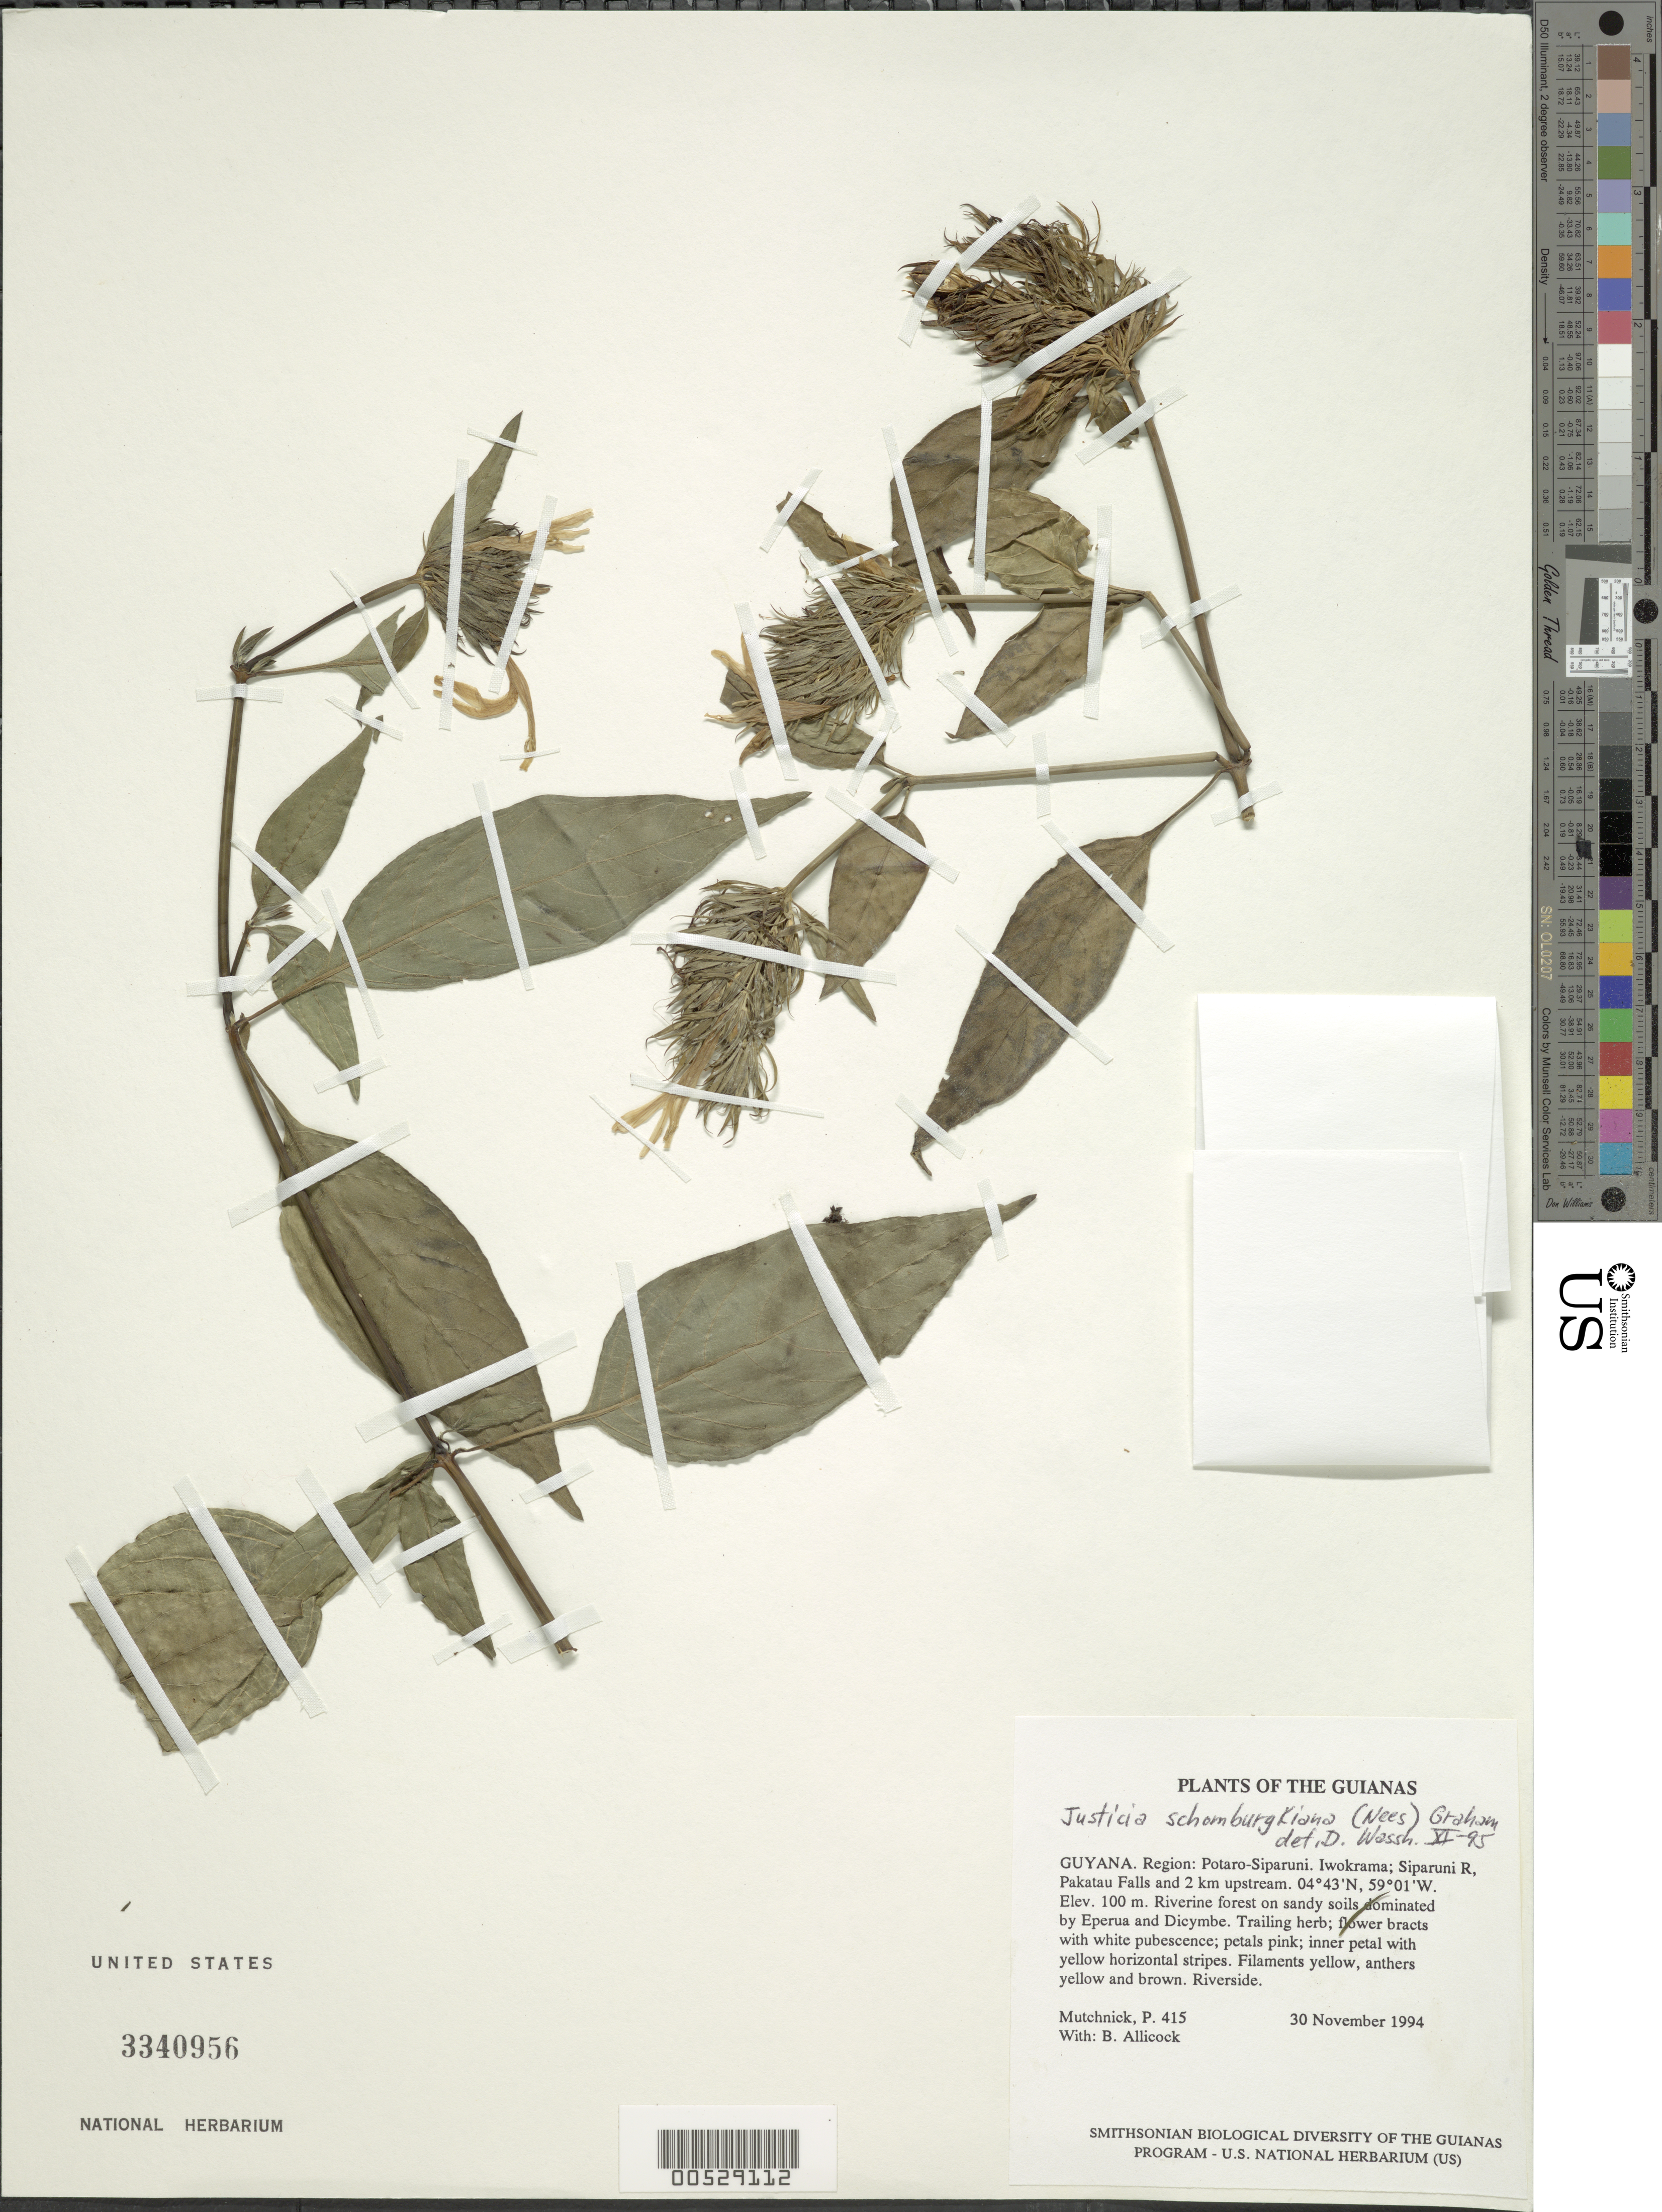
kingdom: Plantae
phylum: Tracheophyta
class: Magnoliopsida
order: Lamiales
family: Acanthaceae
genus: Justicia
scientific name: Justicia schomburgkiana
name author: (Nees) V.A.W. Graham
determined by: Wasshausen, Dieter C., (BOT), Smithsonian Institution - National Museum of Natural History (UNITED STATES)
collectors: P. Mutchnick & B. Allicock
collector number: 415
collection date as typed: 30 November 1994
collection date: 1994-11-30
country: Guyana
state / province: Potaro-Siparuni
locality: Iwokrama; Siparuni R, Pakatau Falls and 2 km upstream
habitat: Riverine forest on sandy soils dominated by Eperua and Dicymbe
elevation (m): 100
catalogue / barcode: US 3340956